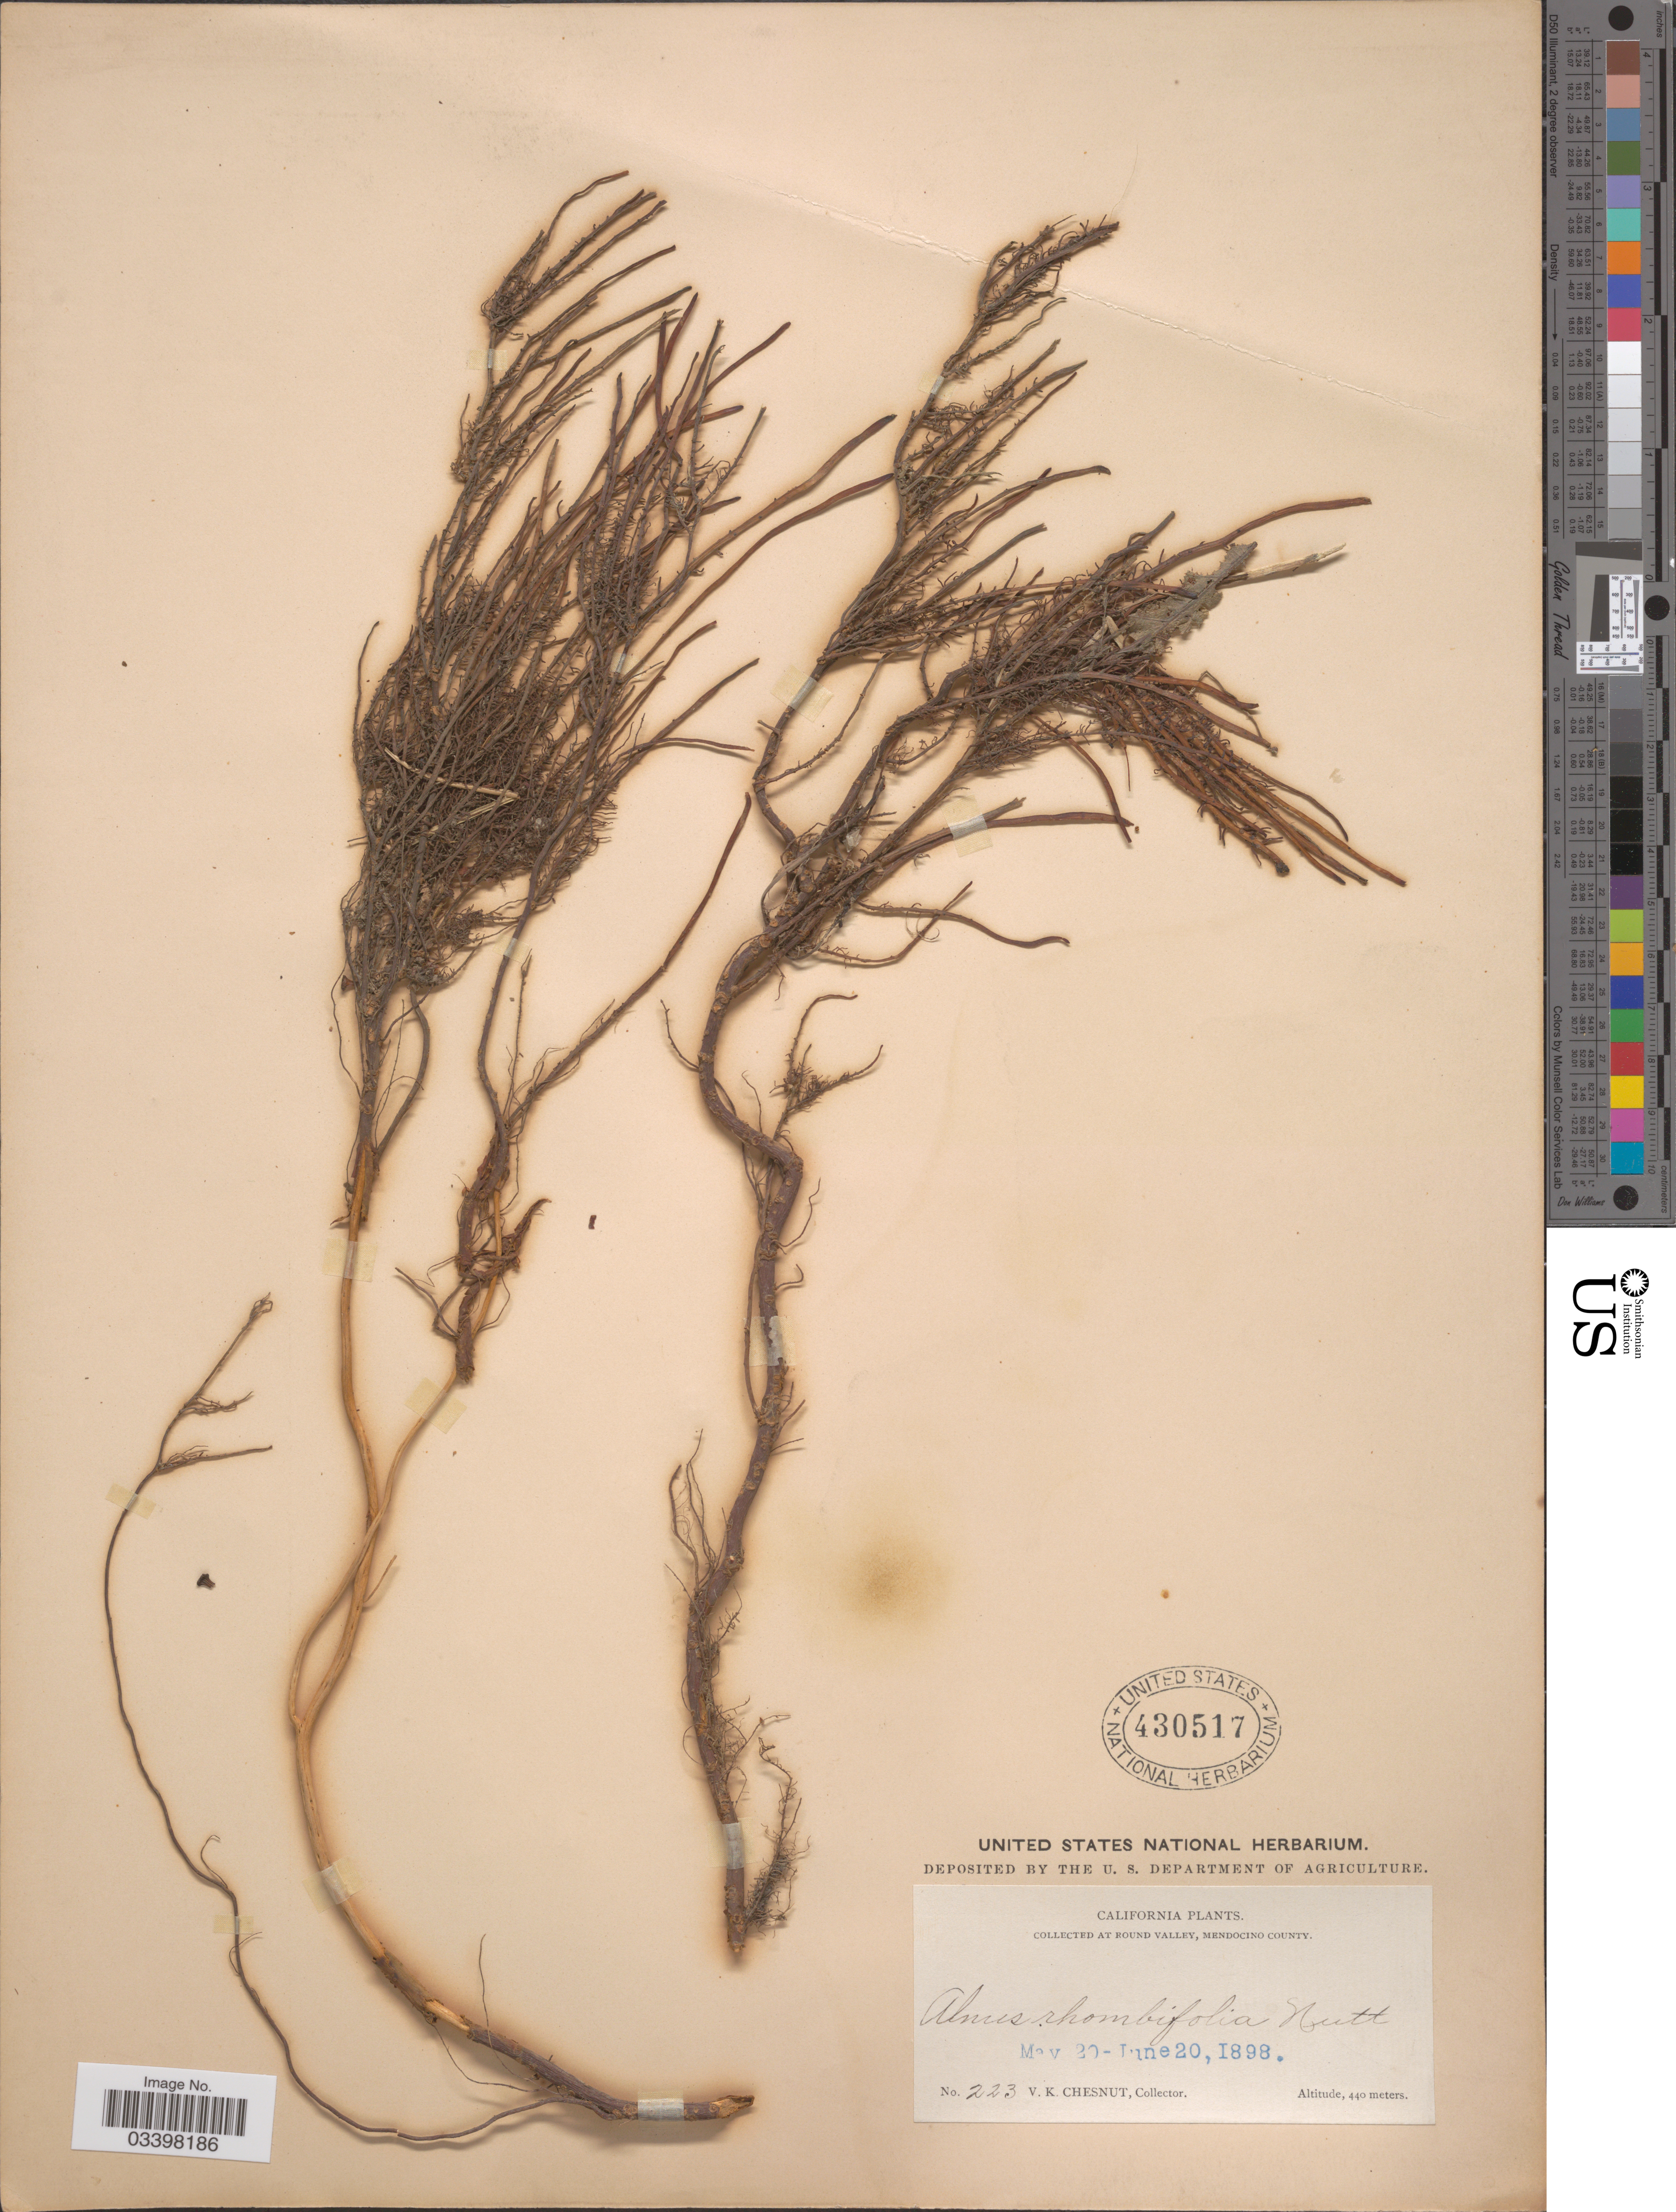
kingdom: Plantae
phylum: Tracheophyta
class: Magnoliopsida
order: Fagales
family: Betulaceae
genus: Alnus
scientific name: Alnus rhombifolia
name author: Nutt.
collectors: V. Chesnut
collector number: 223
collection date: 1898-05-20/1898-06-20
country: United States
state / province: California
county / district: Mendocino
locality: At Round Valley, Mendocino County.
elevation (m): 440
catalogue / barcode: US 430517